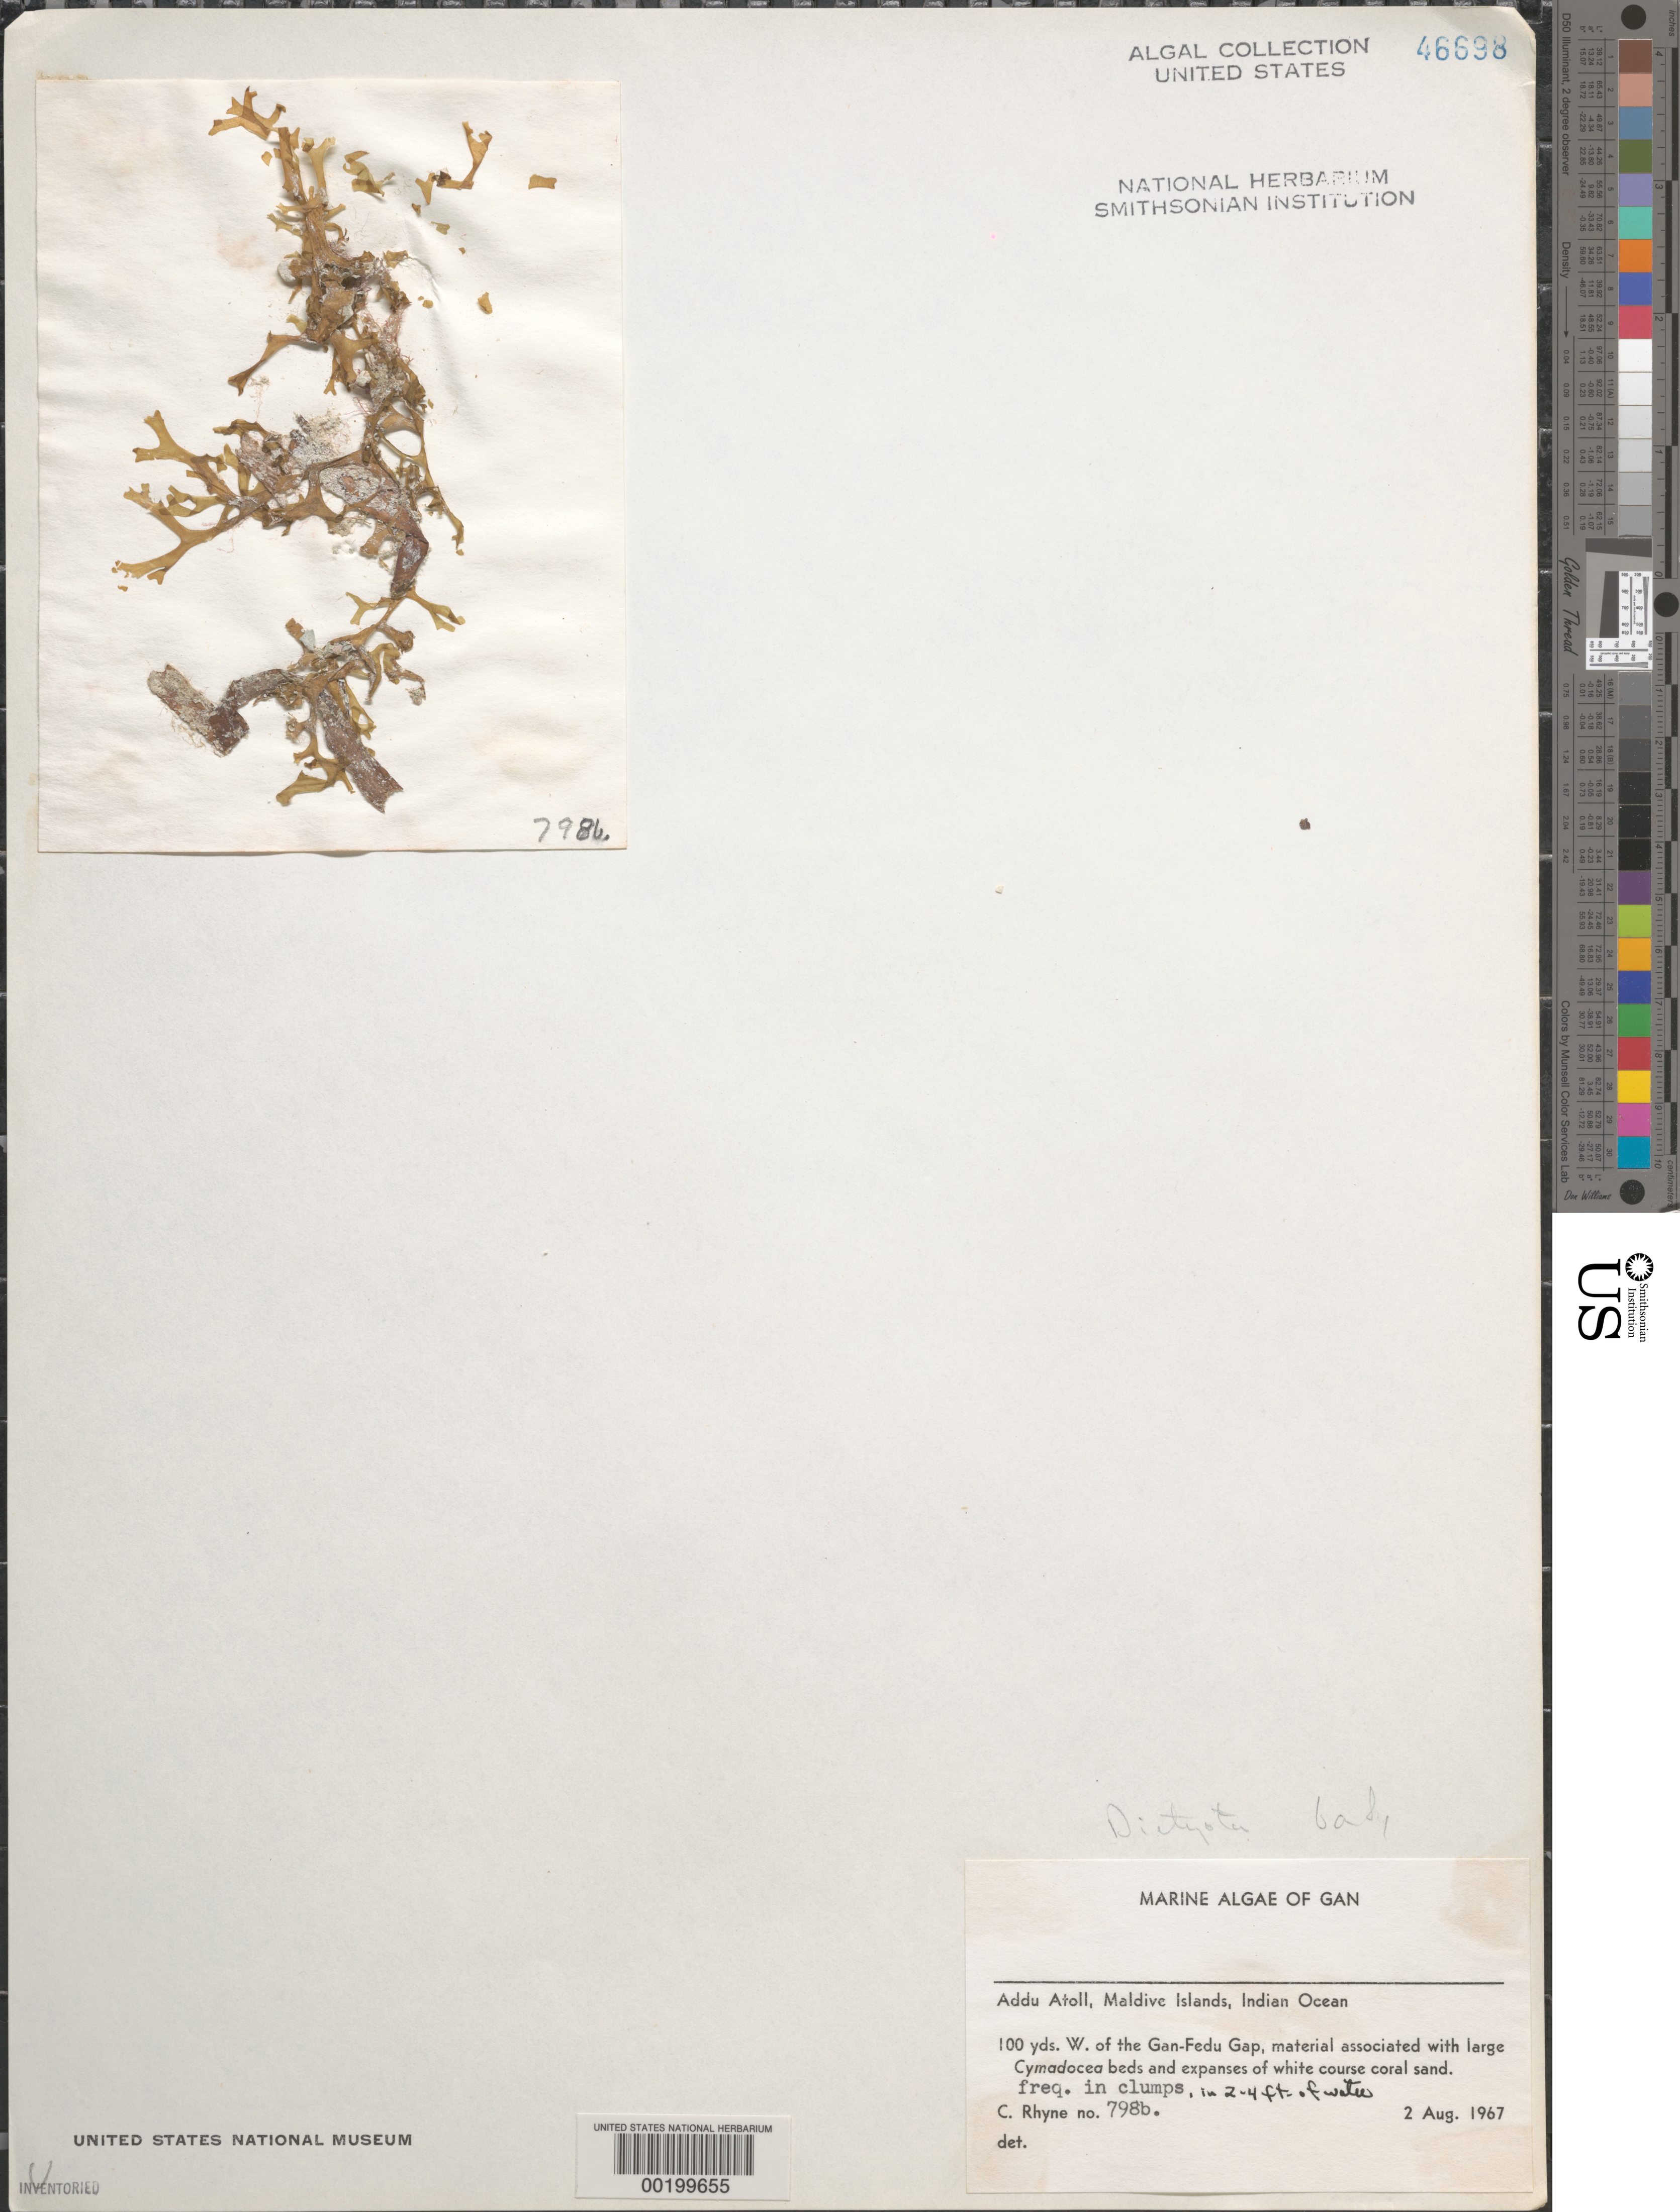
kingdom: Chromista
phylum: Ochrophyta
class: Phaeophyceae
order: Dictyotales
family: Dictyotaceae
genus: Dictyota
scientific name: Dictyota bartayresiana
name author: J.V.Lamouroux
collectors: C. Rhyne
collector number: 798b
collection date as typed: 02 Aug 1967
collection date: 1967-08-02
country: Maldive Islands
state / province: Seenu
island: Gan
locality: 100 yards west of Gan-Fedu Gap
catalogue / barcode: US 46698